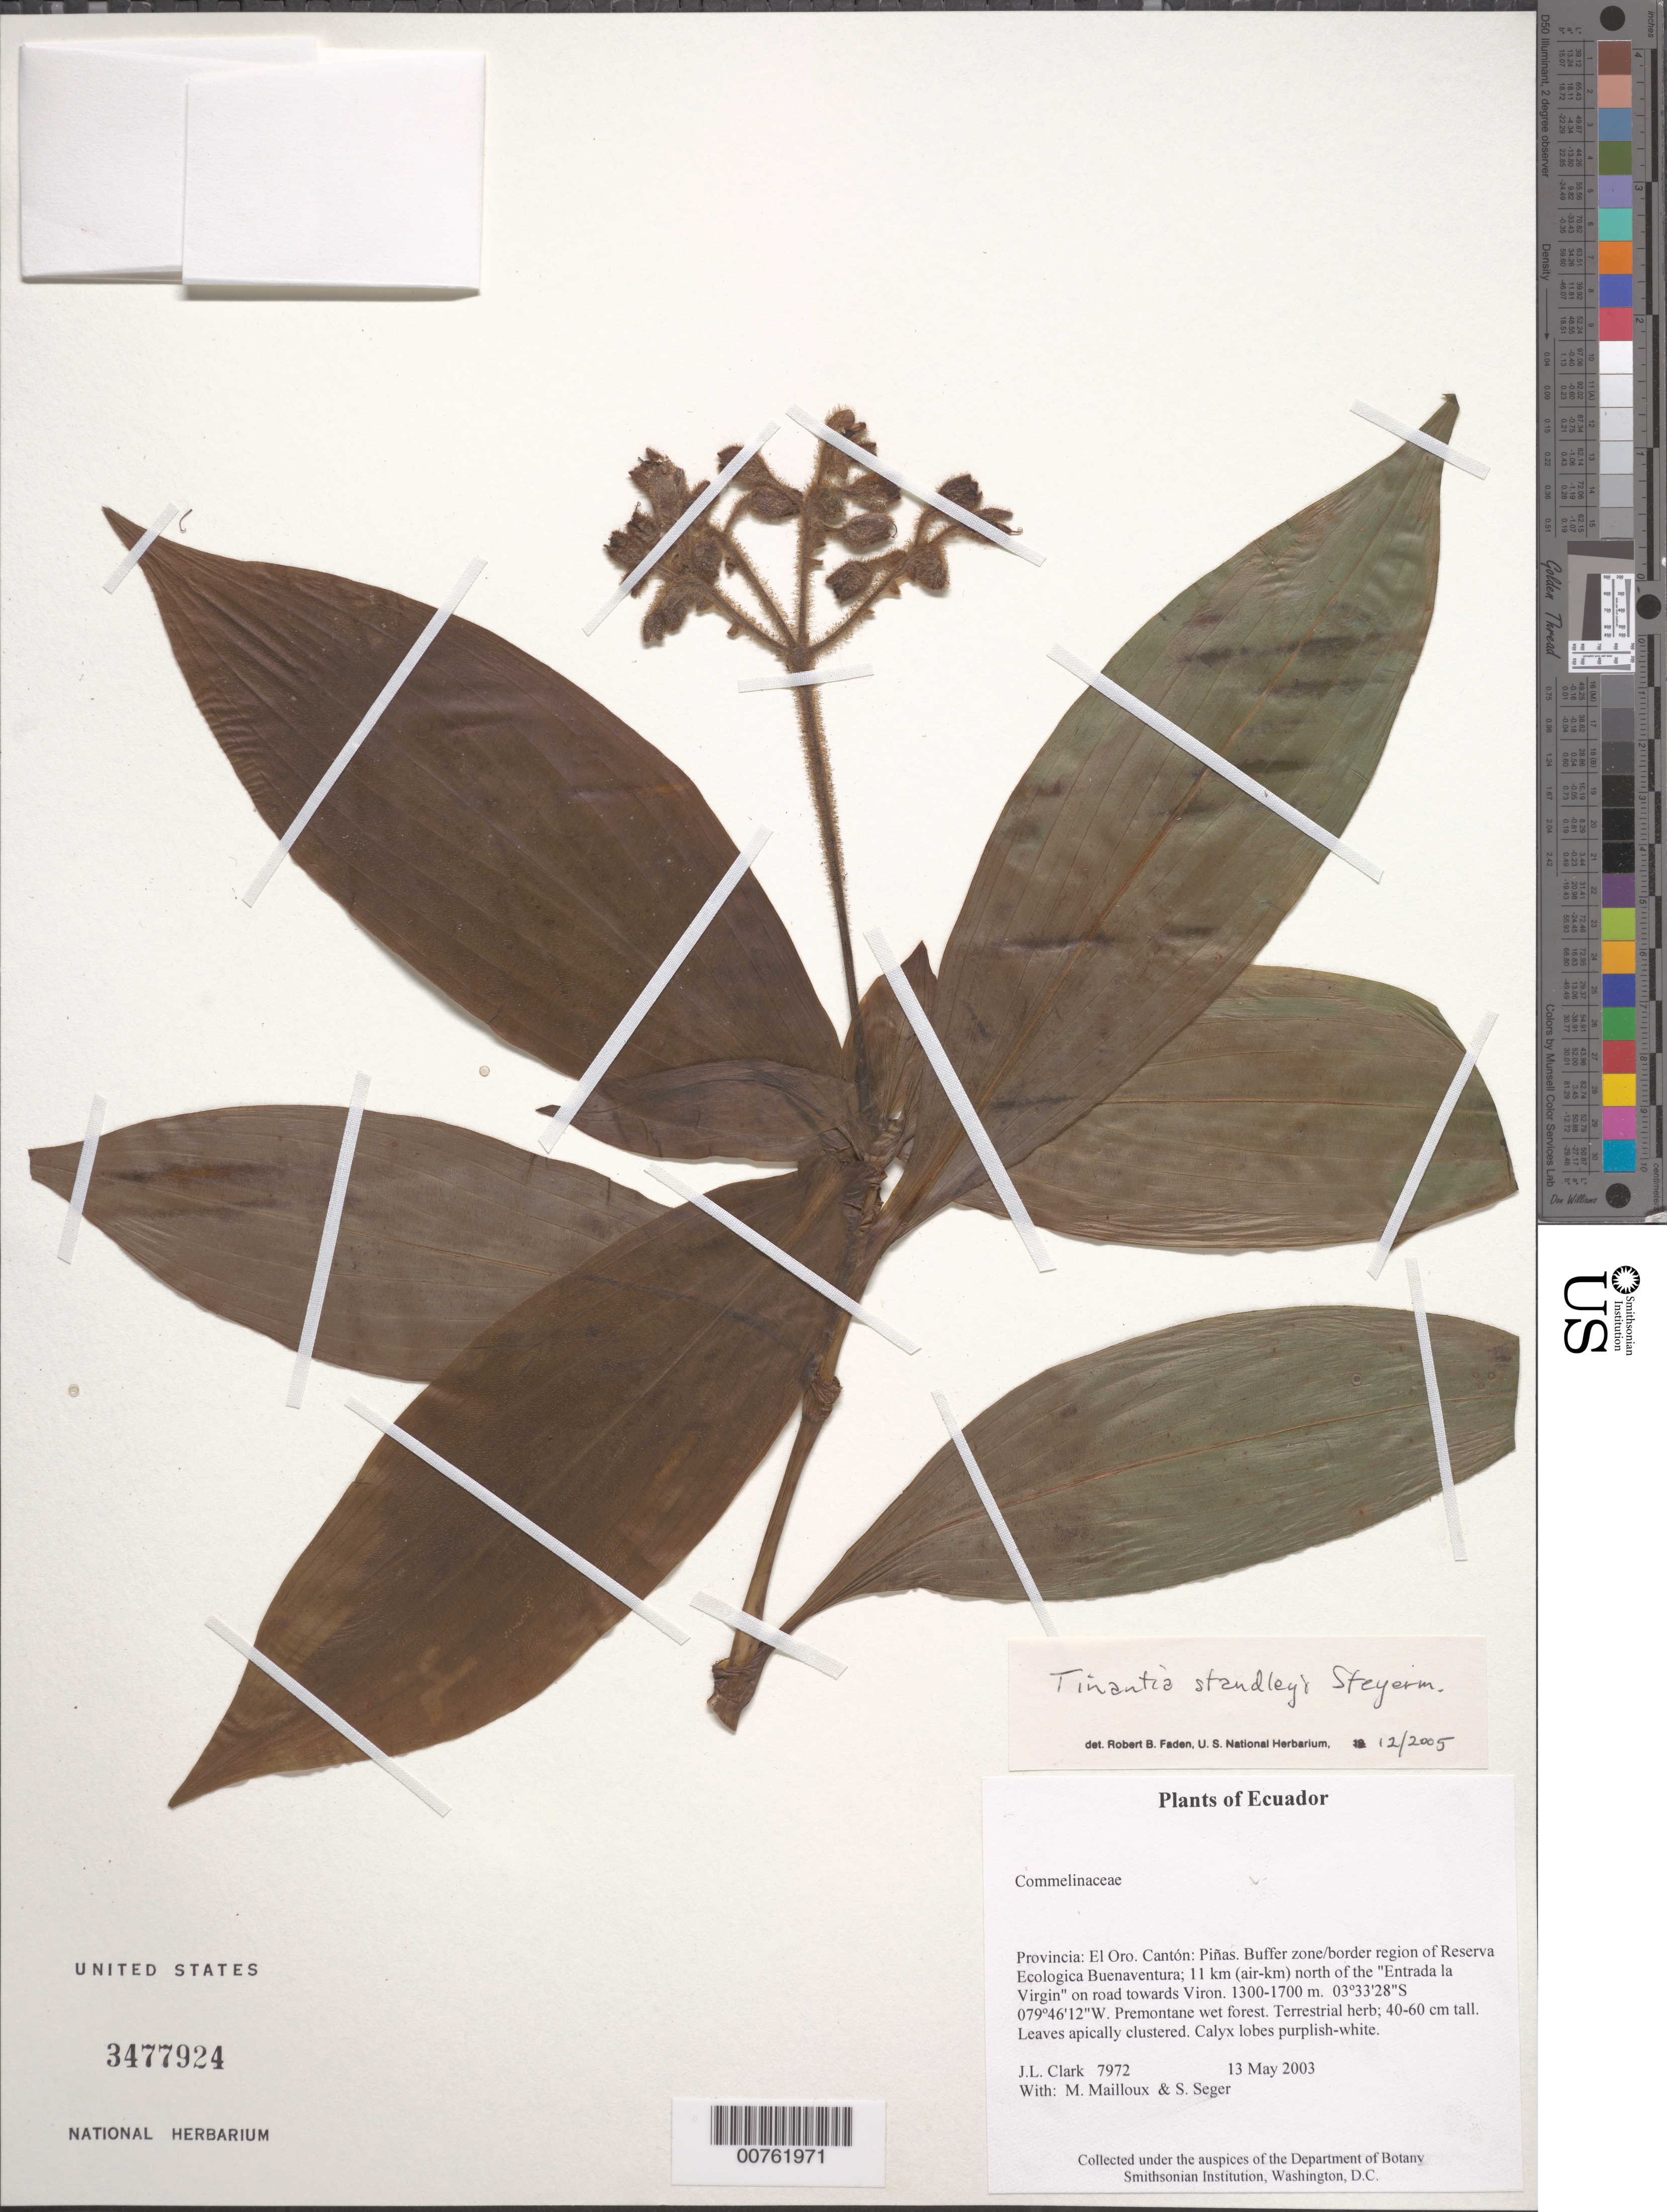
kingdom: Plantae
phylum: Tracheophyta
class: Liliopsida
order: Commelinales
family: Commelinaceae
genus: Tinantia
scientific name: Tinantia standleyi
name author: Steyerm.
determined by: Faden, Robert B., (US), Smithsonian Institution - National Museum of Natural History (UNITED STATES)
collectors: J. L. Clark et al.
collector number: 7972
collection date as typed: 13 May 2003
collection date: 2003-05-13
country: Ecuador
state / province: El Oro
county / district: Canton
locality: Pinas. Buffer Zone/border region of Reserva Ecologica Buena Ventura; 11 km (air-km) N of the "Entrada la Virgin" on road towards Viron.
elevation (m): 1300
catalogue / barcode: US 3477924